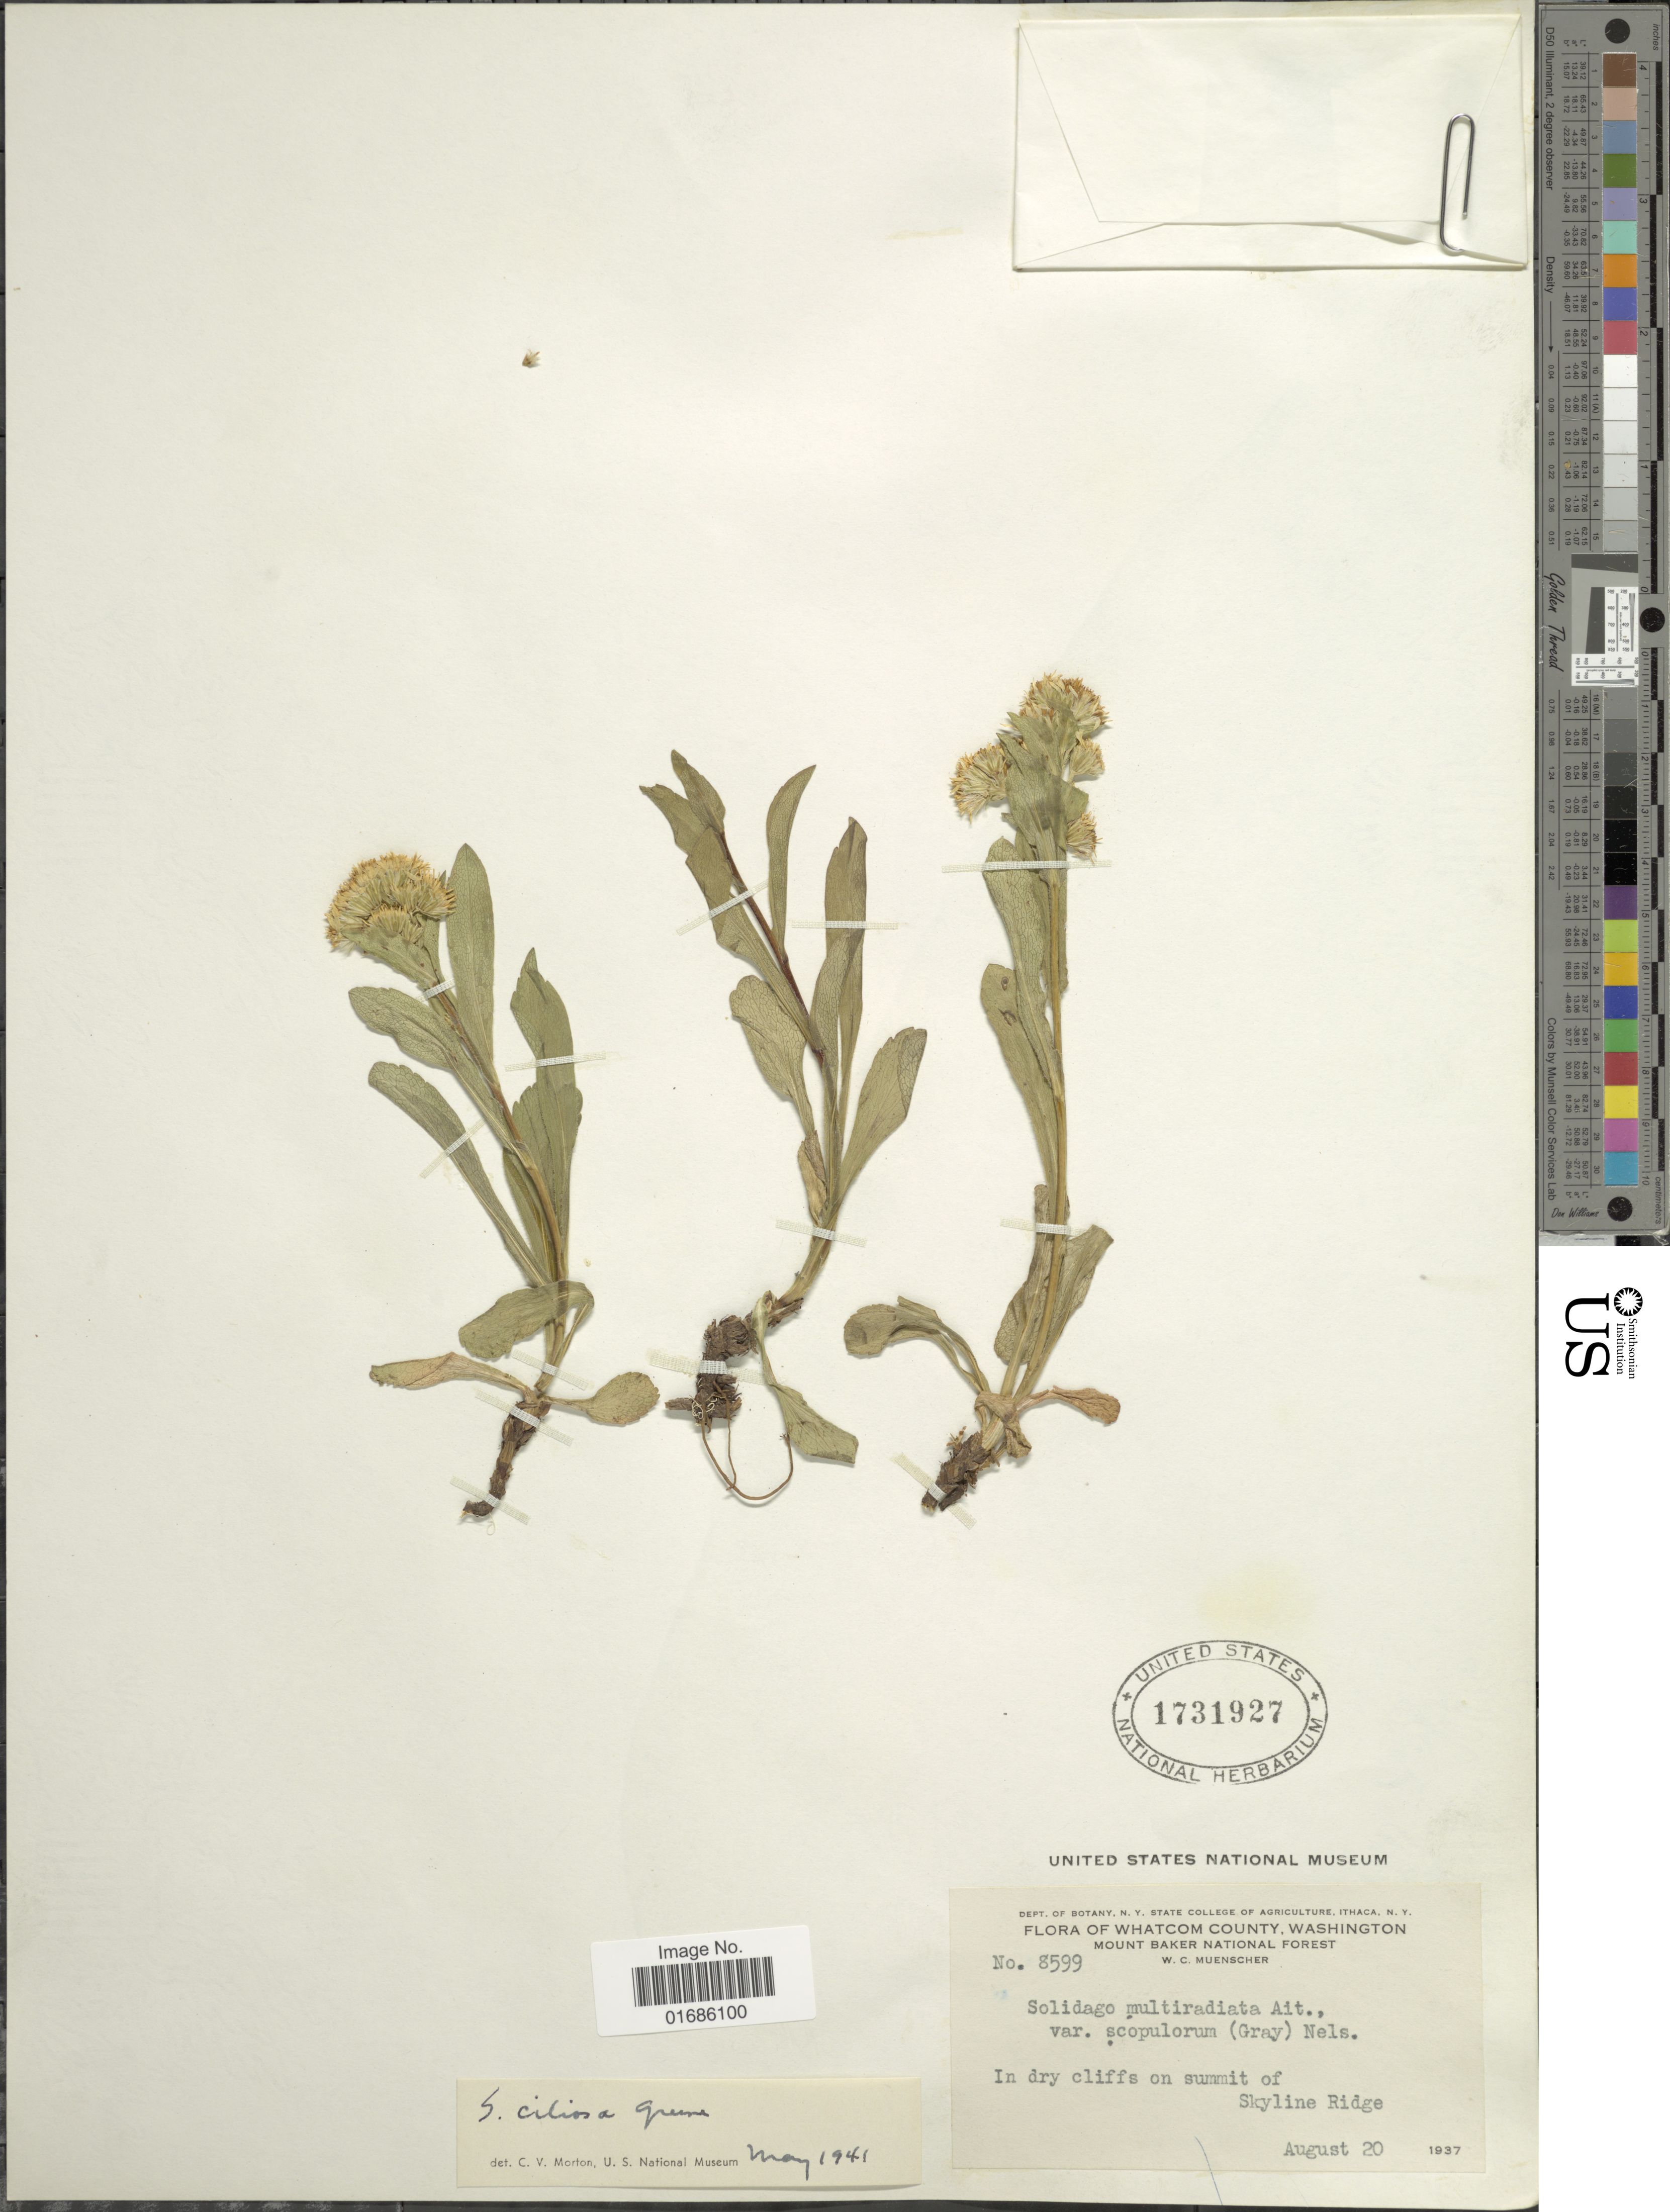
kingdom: Plantae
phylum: Tracheophyta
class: Magnoliopsida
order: Asterales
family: Asteraceae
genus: Solidago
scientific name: Solidago ciliosa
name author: Greene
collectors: W. Muenscher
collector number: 8599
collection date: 1937-08-20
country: United States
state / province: Washington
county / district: Whatcom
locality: Whatcom County, Mount Baker National Forest, in dry cliffs on summit of Skyline Ridge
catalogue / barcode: US 1731927